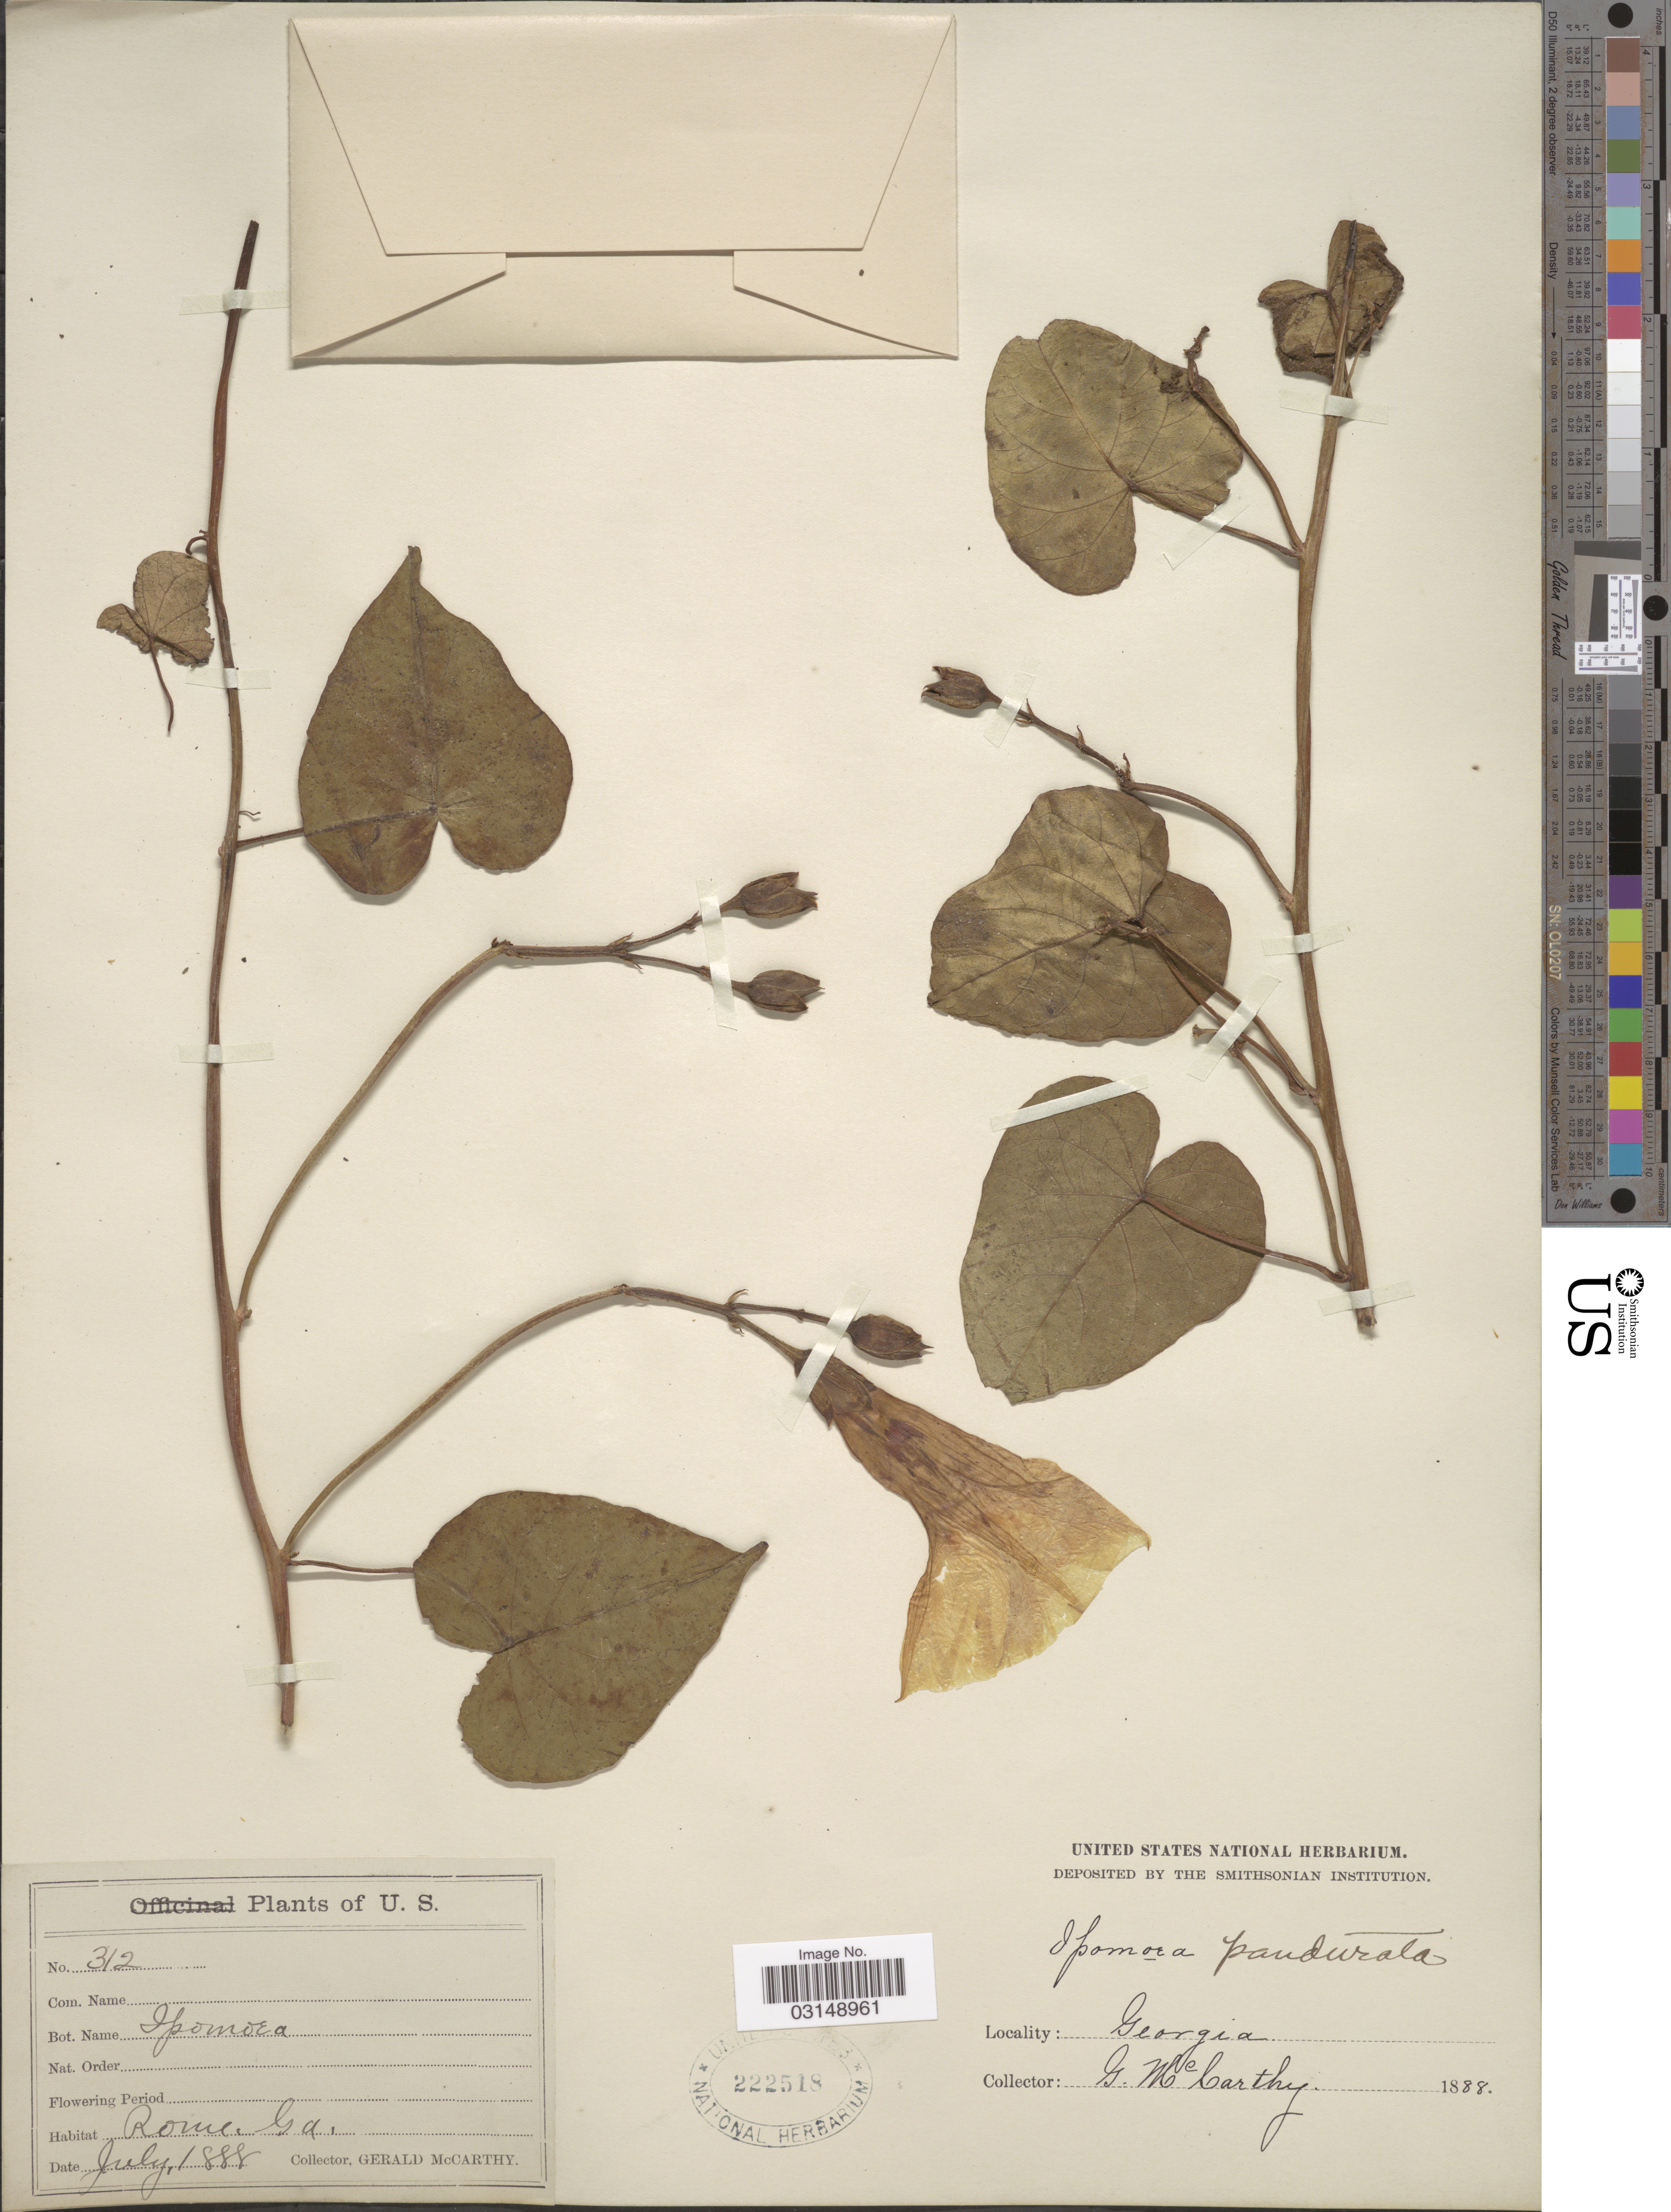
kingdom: Plantae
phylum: Tracheophyta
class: Magnoliopsida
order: Solanales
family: Convolvulaceae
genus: Ipomoea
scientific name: Ipomoea pandurata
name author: (L.) G. Mey.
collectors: G. McCarthy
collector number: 312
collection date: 1888-07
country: United States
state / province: Georgia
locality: Rome.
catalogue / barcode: US 222518